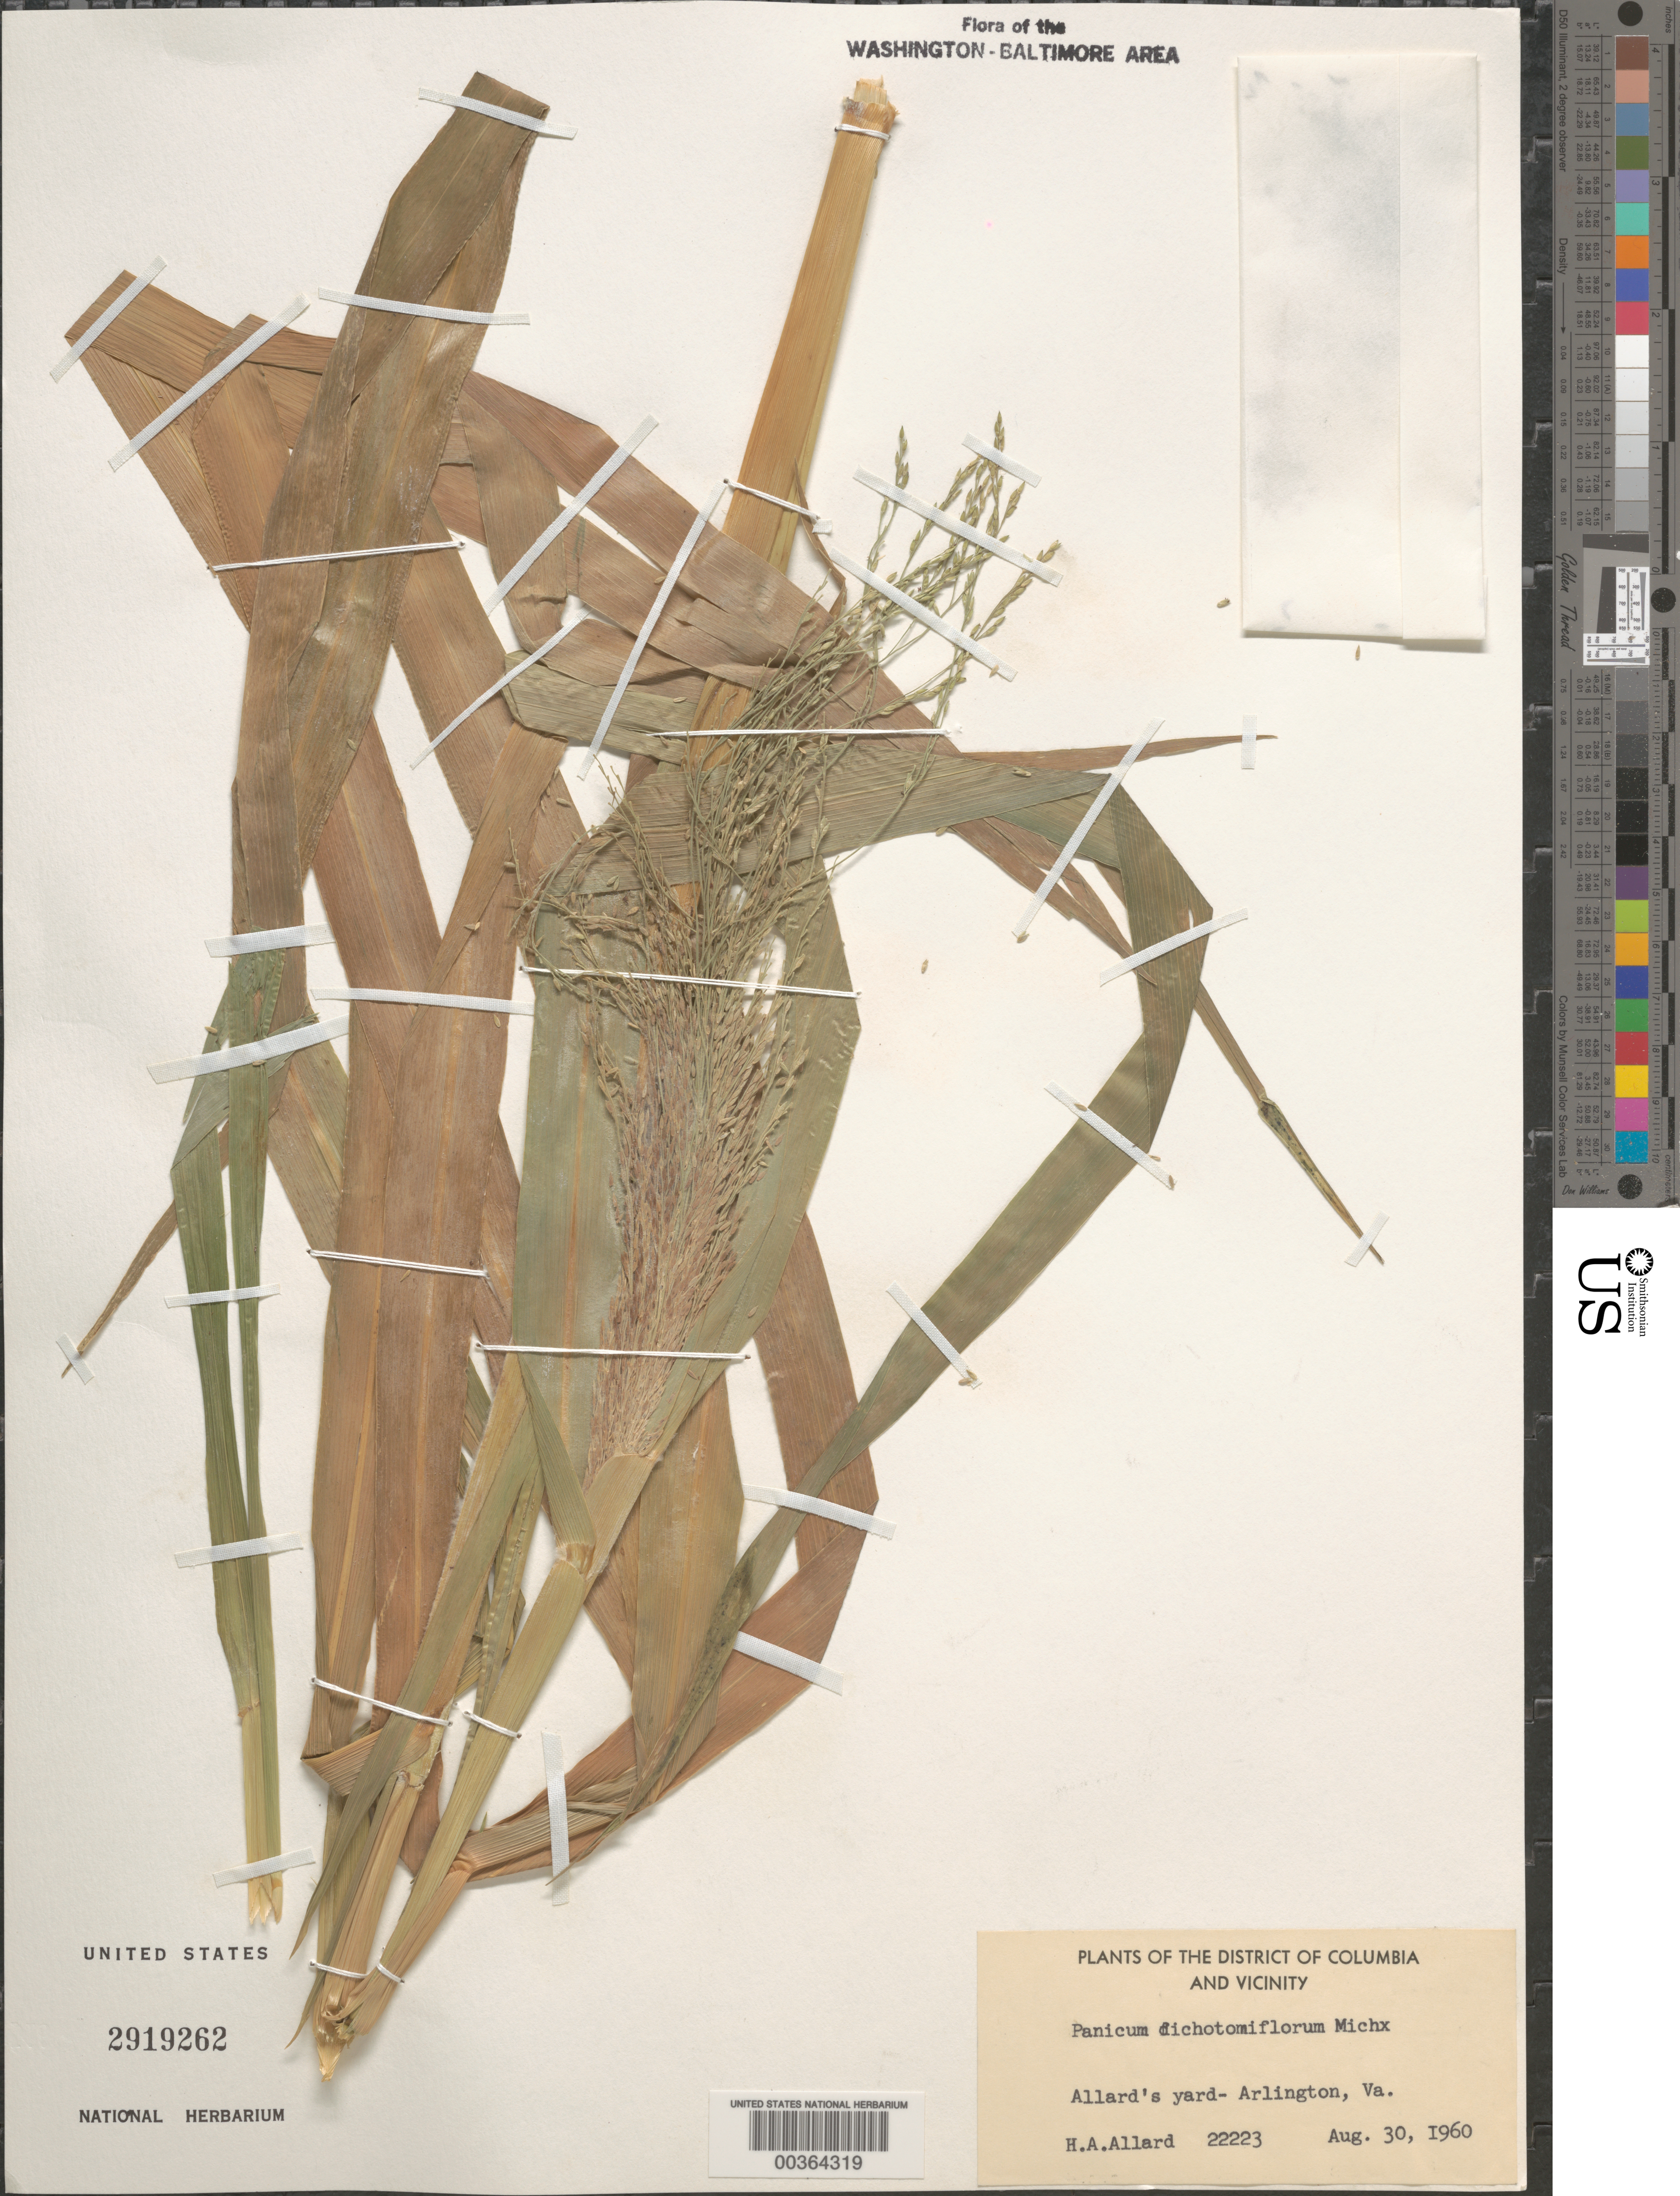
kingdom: Plantae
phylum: Tracheophyta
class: Liliopsida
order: Poales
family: Poaceae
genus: Panicum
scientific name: Panicum dichotomiflorum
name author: Michx.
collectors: H. A. Allard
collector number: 22223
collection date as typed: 30 Aug 1960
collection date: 1960-08-30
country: United States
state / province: Virginia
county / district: Arlington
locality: Arlington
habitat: Allard's yard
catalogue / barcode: US 2919262